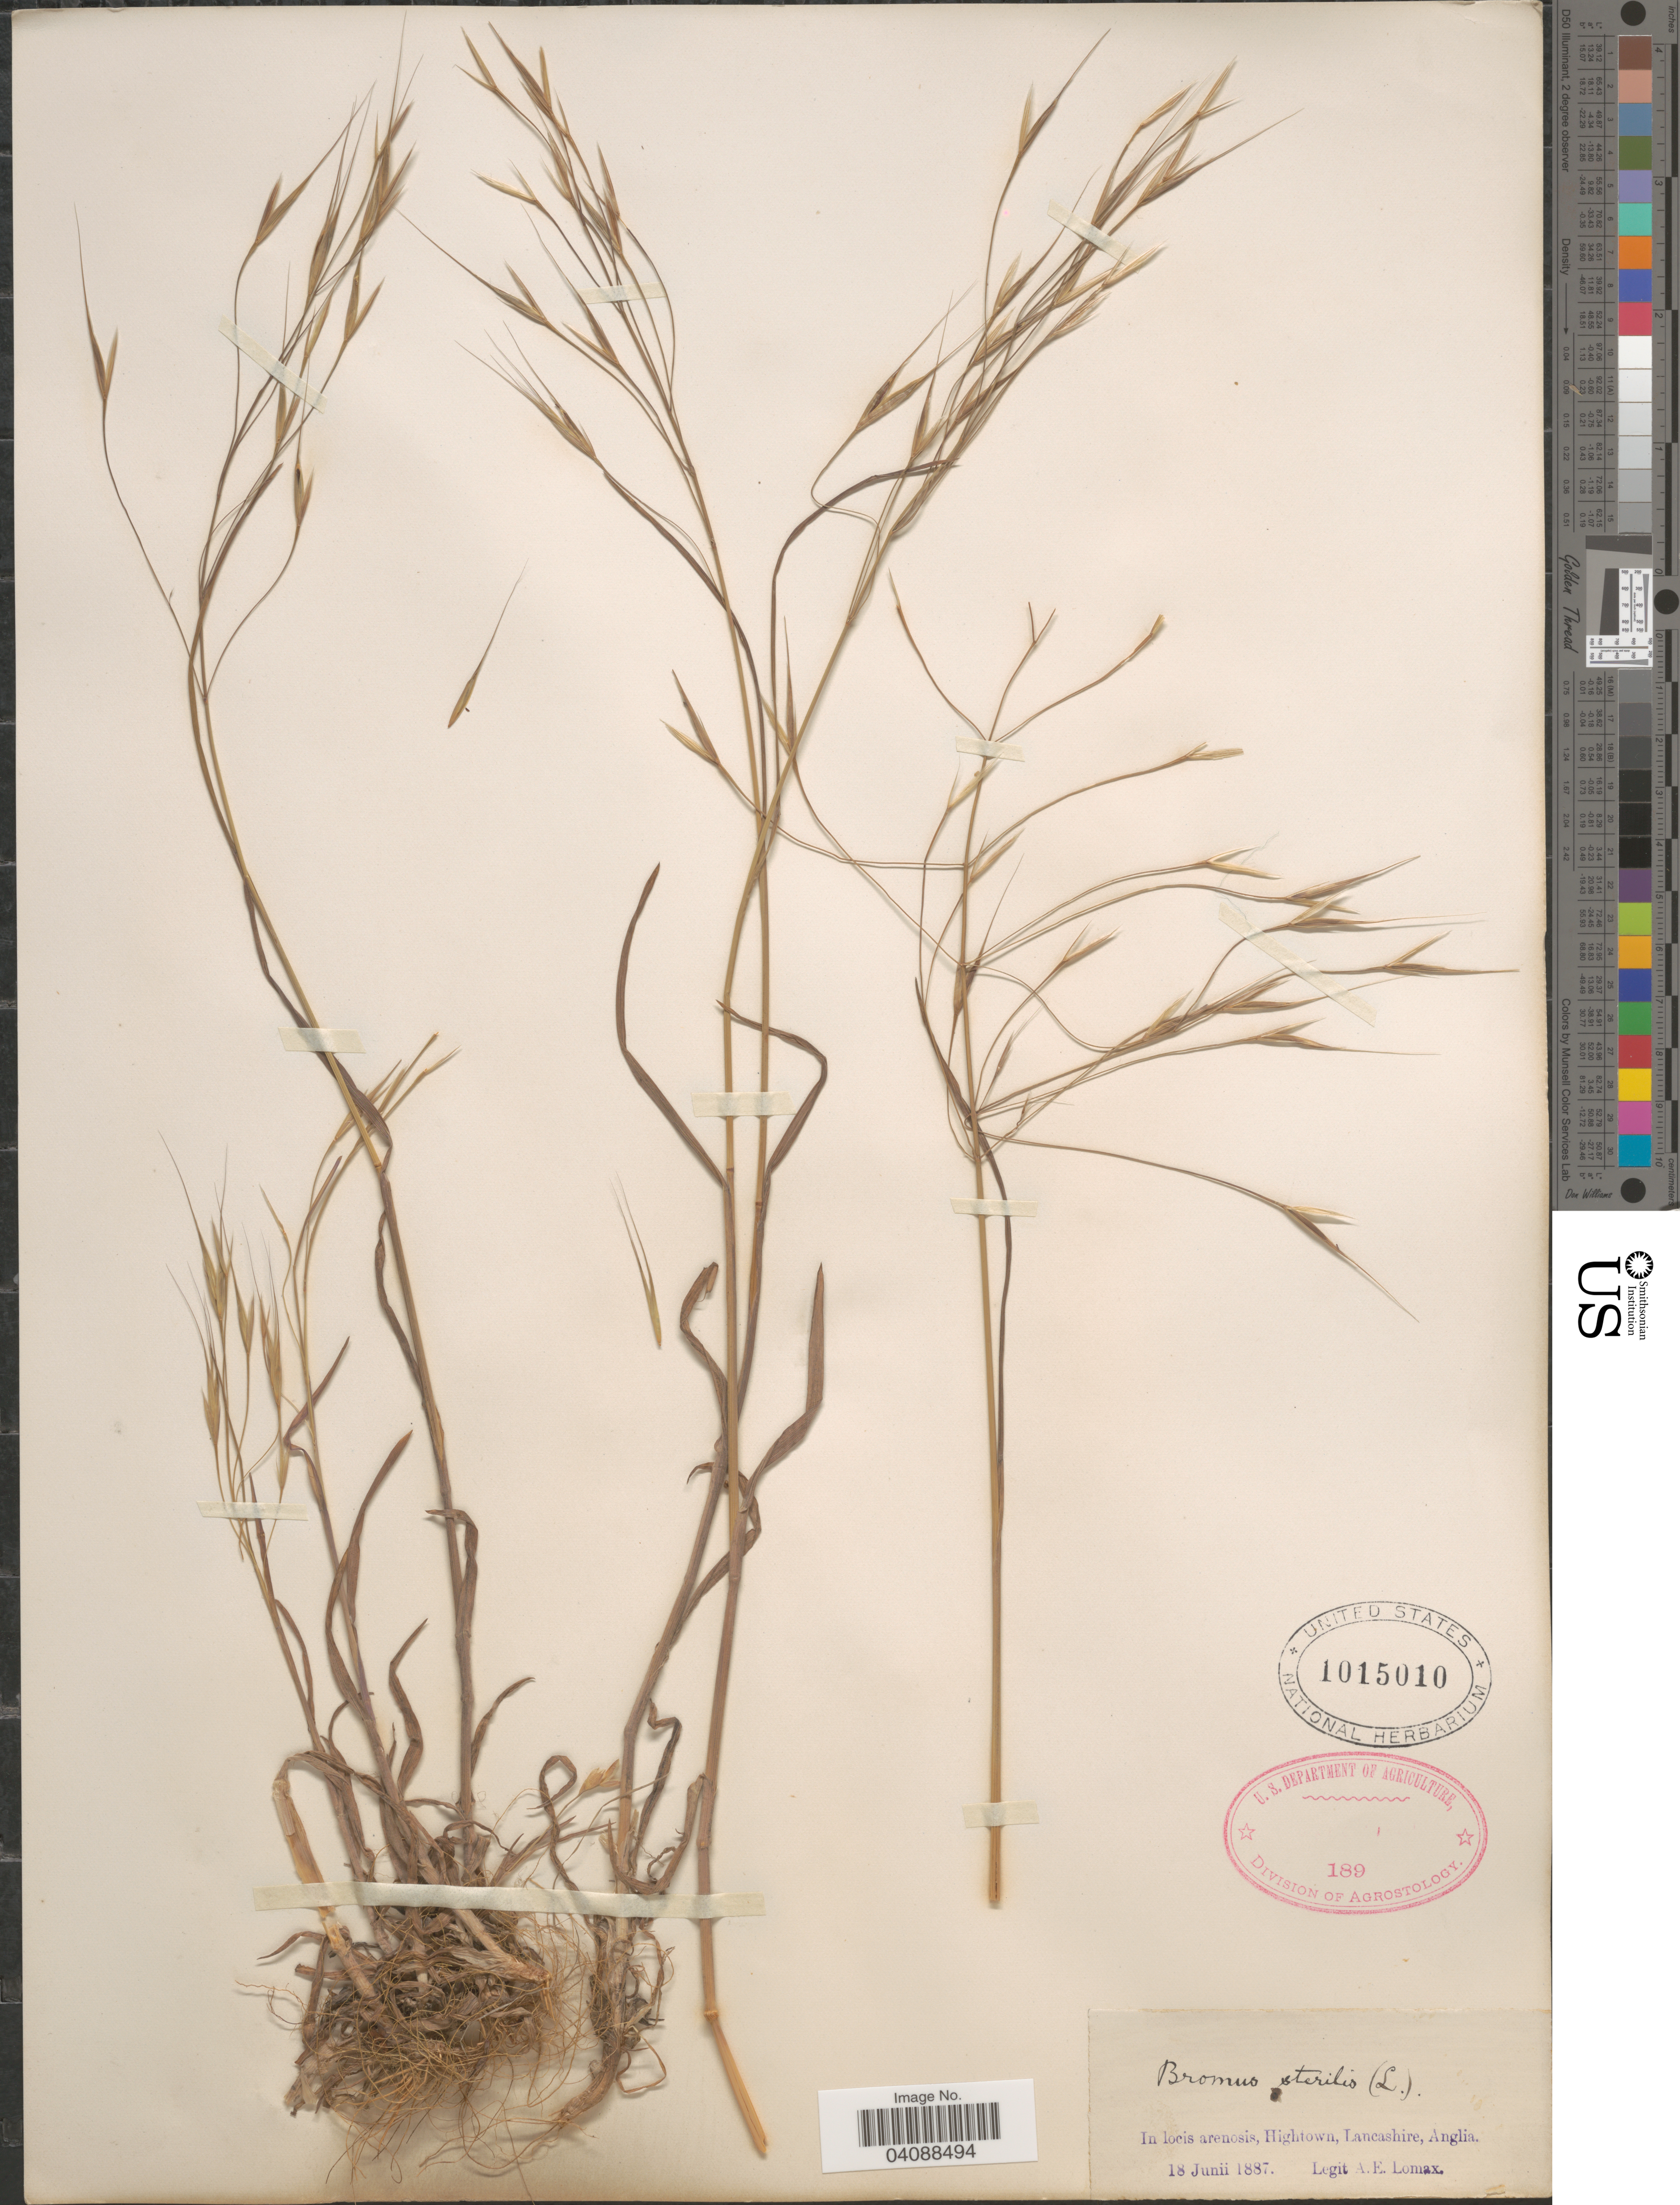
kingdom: Plantae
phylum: Tracheophyta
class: Liliopsida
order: Poales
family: Poaceae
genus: Bromus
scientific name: Bromus sterilis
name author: L.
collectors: A. Lomax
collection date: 1887-06-18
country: United Kingdom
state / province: England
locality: In locis arenosis, Hightown, Lancashire, Anglia.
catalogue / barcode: US 1015010